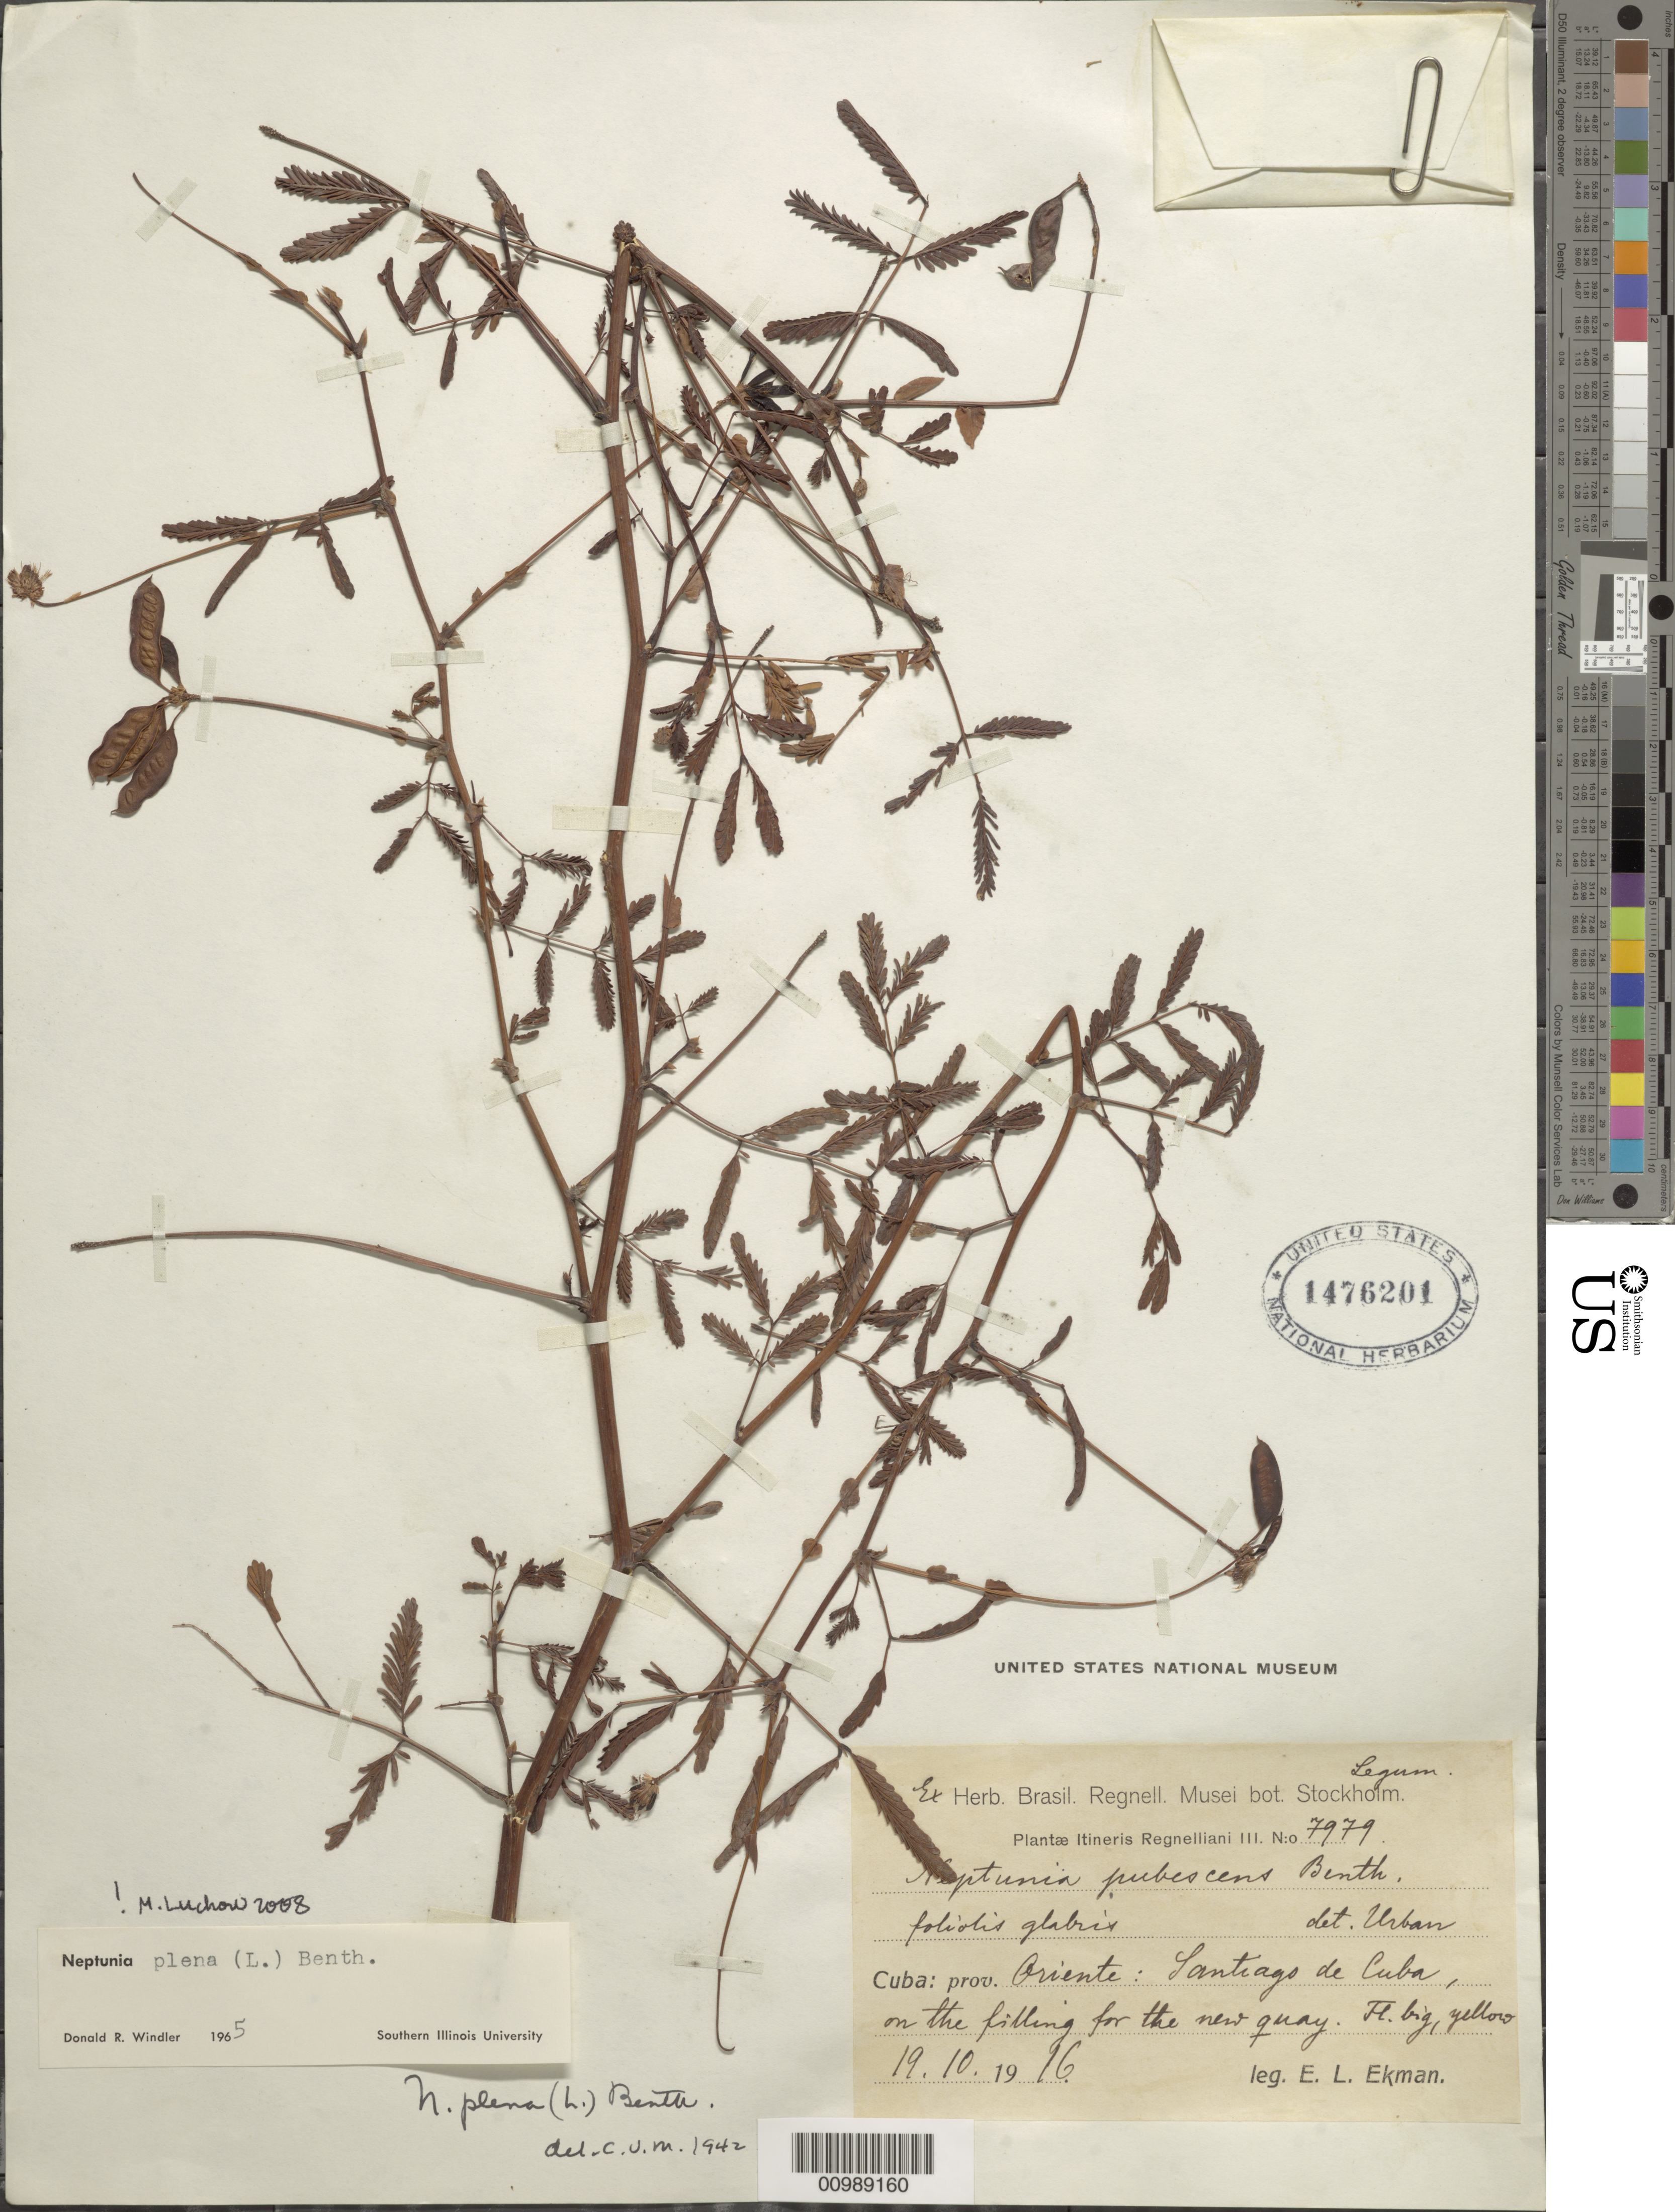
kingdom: Plantae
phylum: Tracheophyta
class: Magnoliopsida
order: Fabales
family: Fabaceae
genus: Neptunia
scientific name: Neptunia plena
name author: (L.) Benth.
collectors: E. L. Ekman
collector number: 7979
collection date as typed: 19 Oct 1916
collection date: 1916-10-19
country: Cuba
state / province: Santiago de Cuba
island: Cuba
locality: Santiago de Cuba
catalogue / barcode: US 1476201